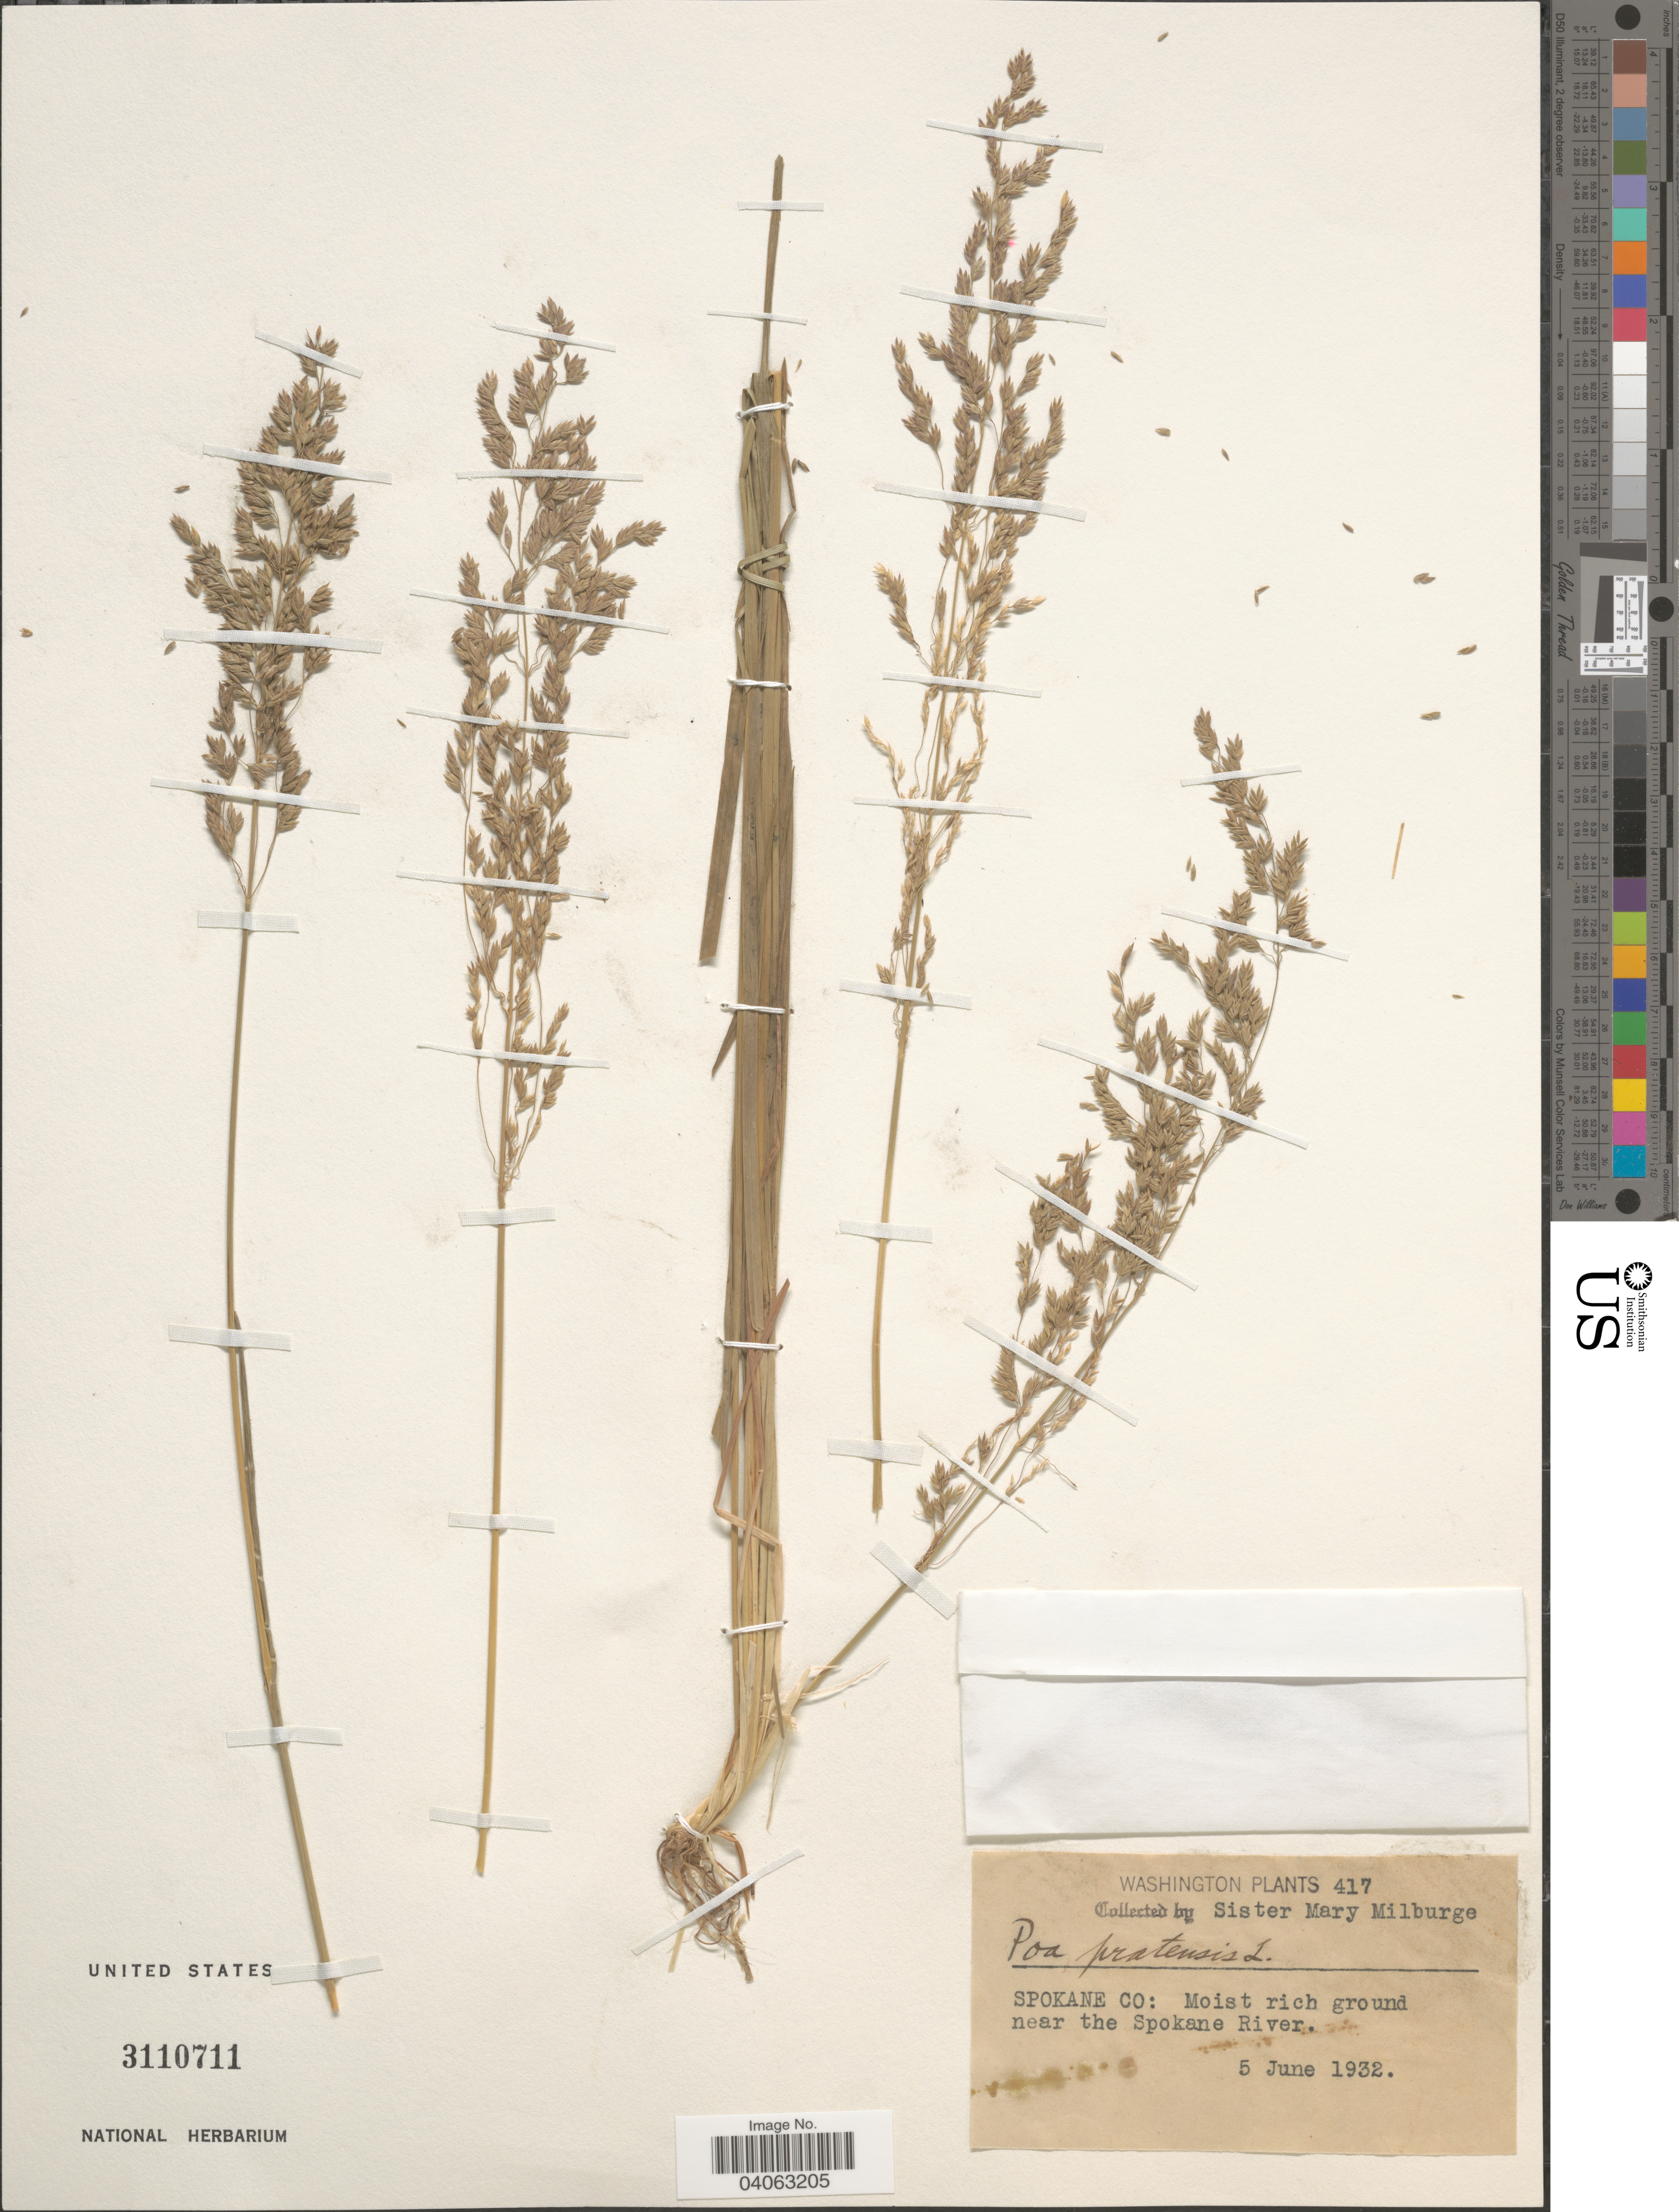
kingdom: Plantae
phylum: Tracheophyta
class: Liliopsida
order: Poales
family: Poaceae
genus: Poa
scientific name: Poa pratensis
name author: L.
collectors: S. Milburge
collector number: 417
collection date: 1932-06-05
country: United States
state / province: Washington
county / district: Spokane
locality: Spokane Co: near the Spokane River.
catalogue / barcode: US 3110711